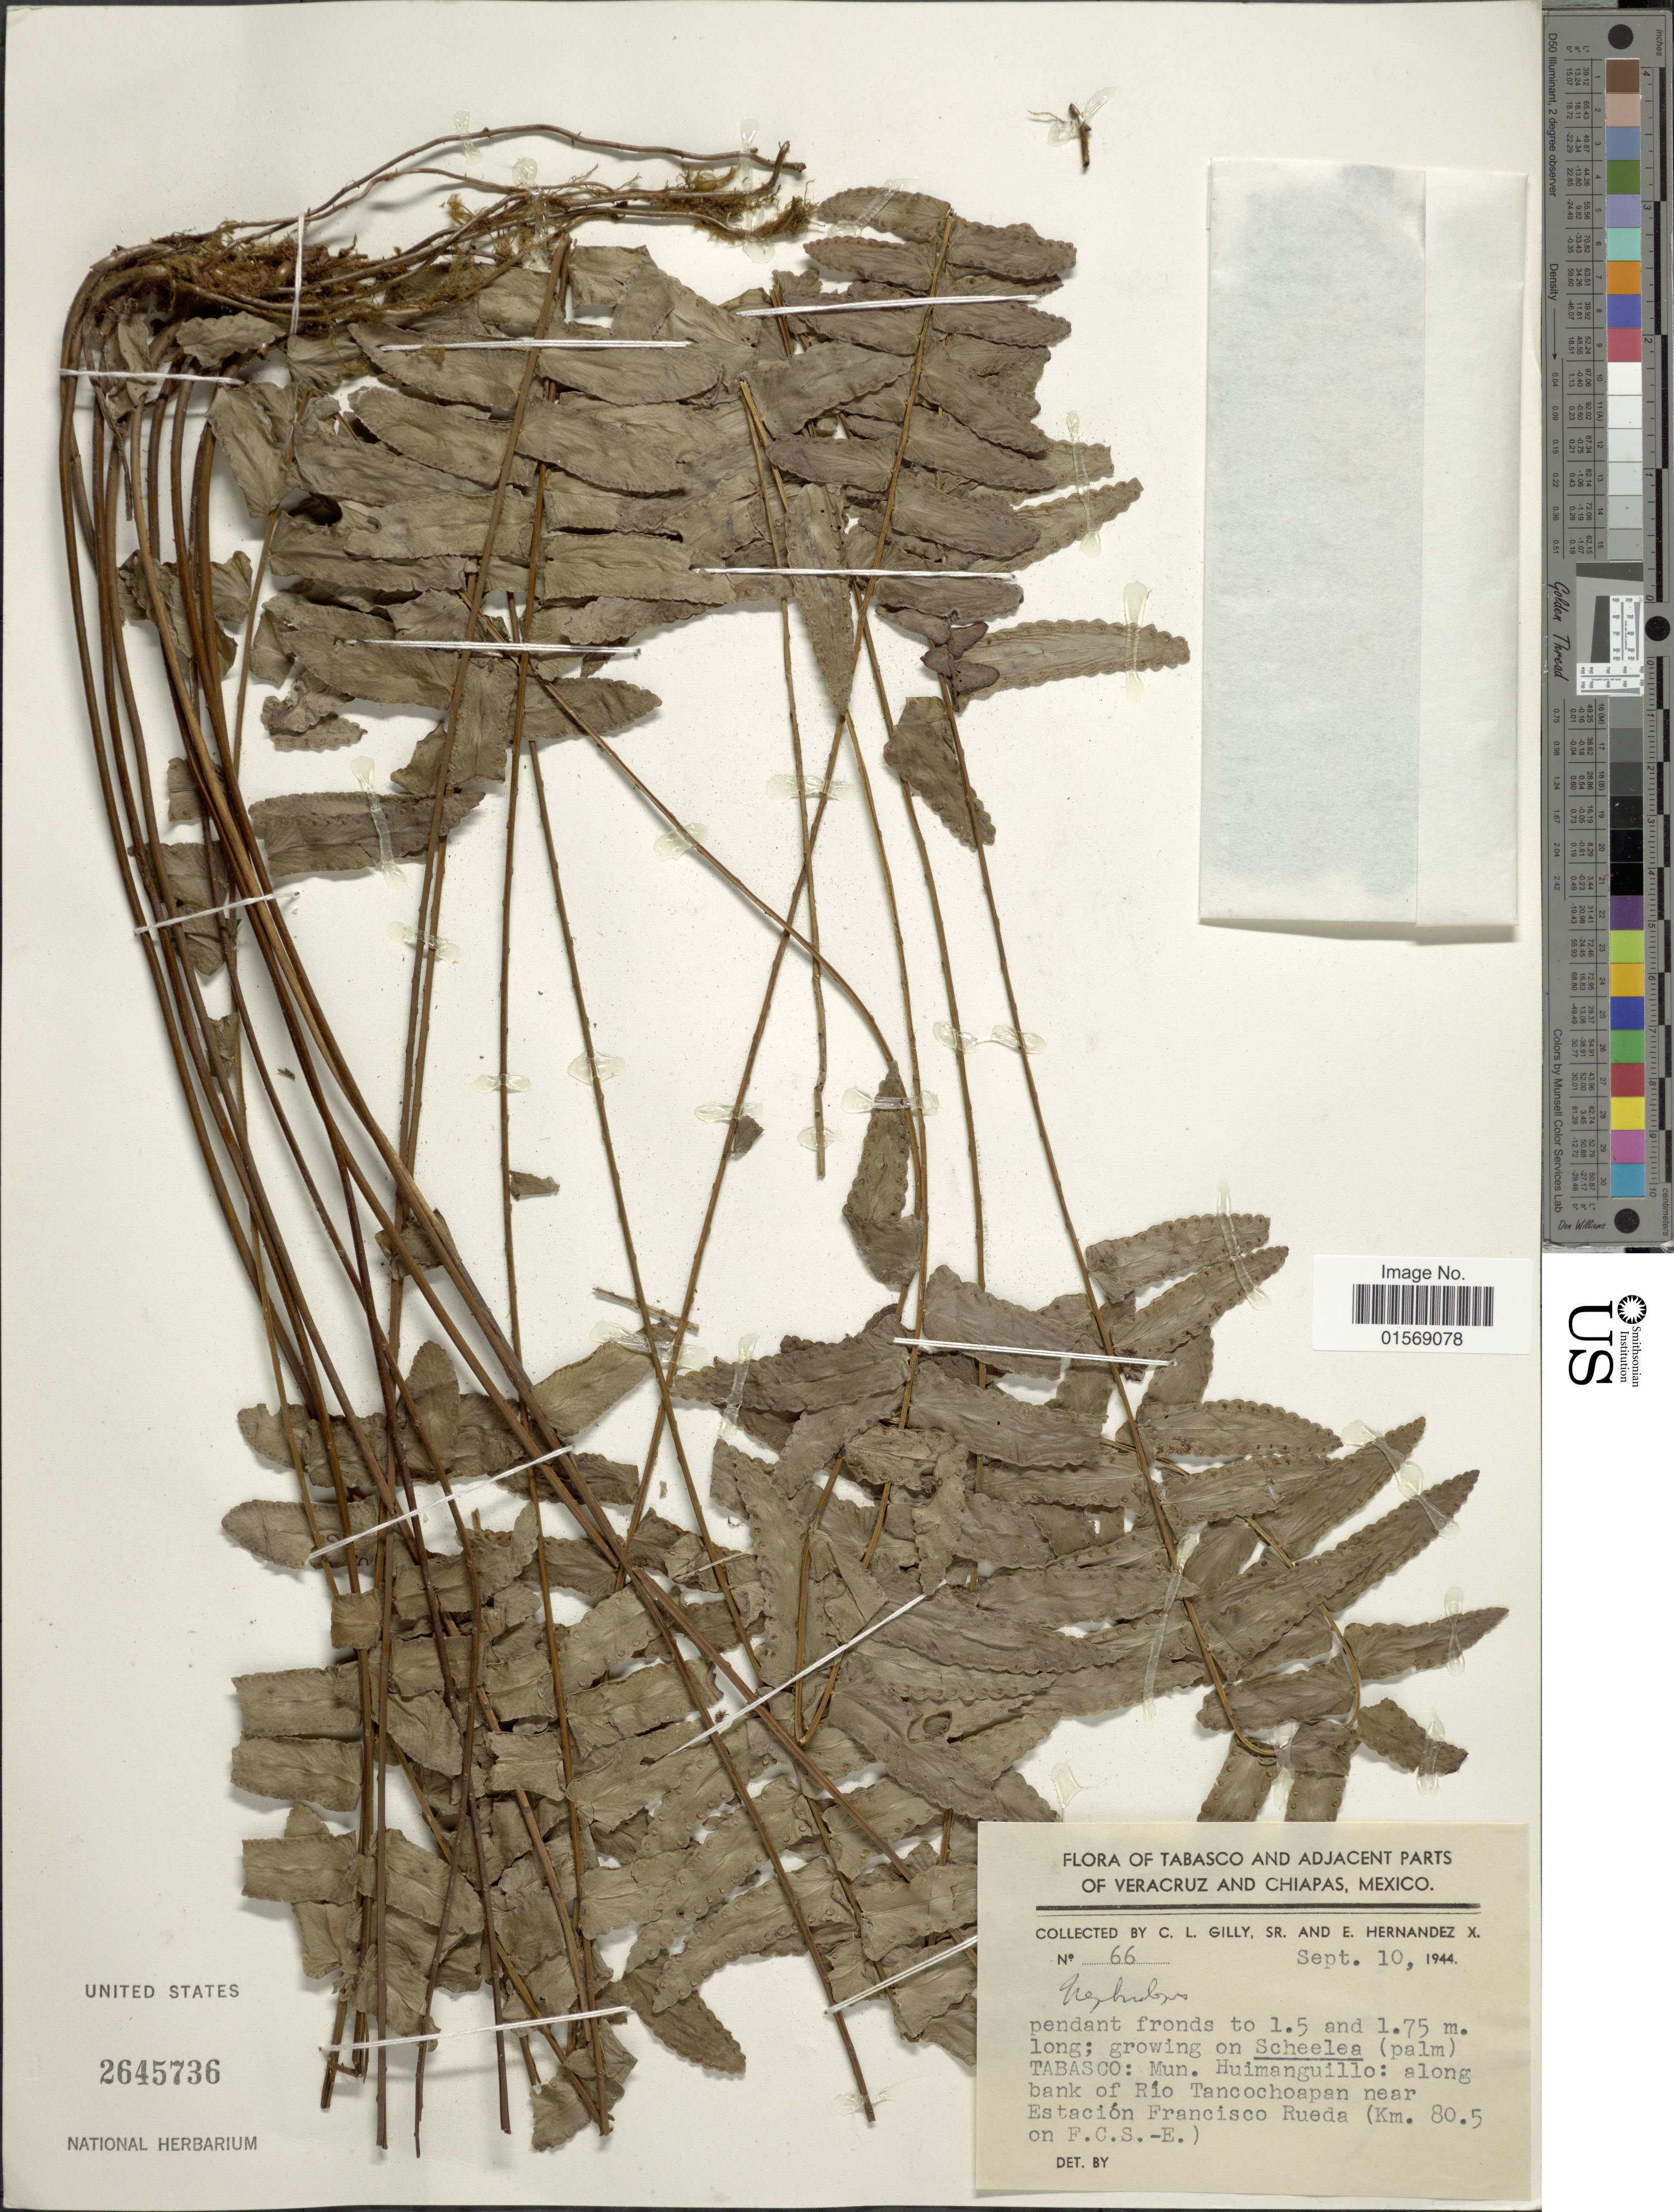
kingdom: Plantae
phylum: Tracheophyta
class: Polypodiopsida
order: Polypodiales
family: Nephrolepidaceae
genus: Nephrolepis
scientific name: Nephrolepis pectinata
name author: (Willd.) Schott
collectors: C. Gilly & E. Hernandez X.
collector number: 66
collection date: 1944-09-10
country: Mexico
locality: Tabsco : Mun. Huimanguillo: along bank of Rio Tancohoapan near Estacion Francisco Rueda (Km. 80.5 on F. C. S. -E.).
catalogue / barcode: US 2645736